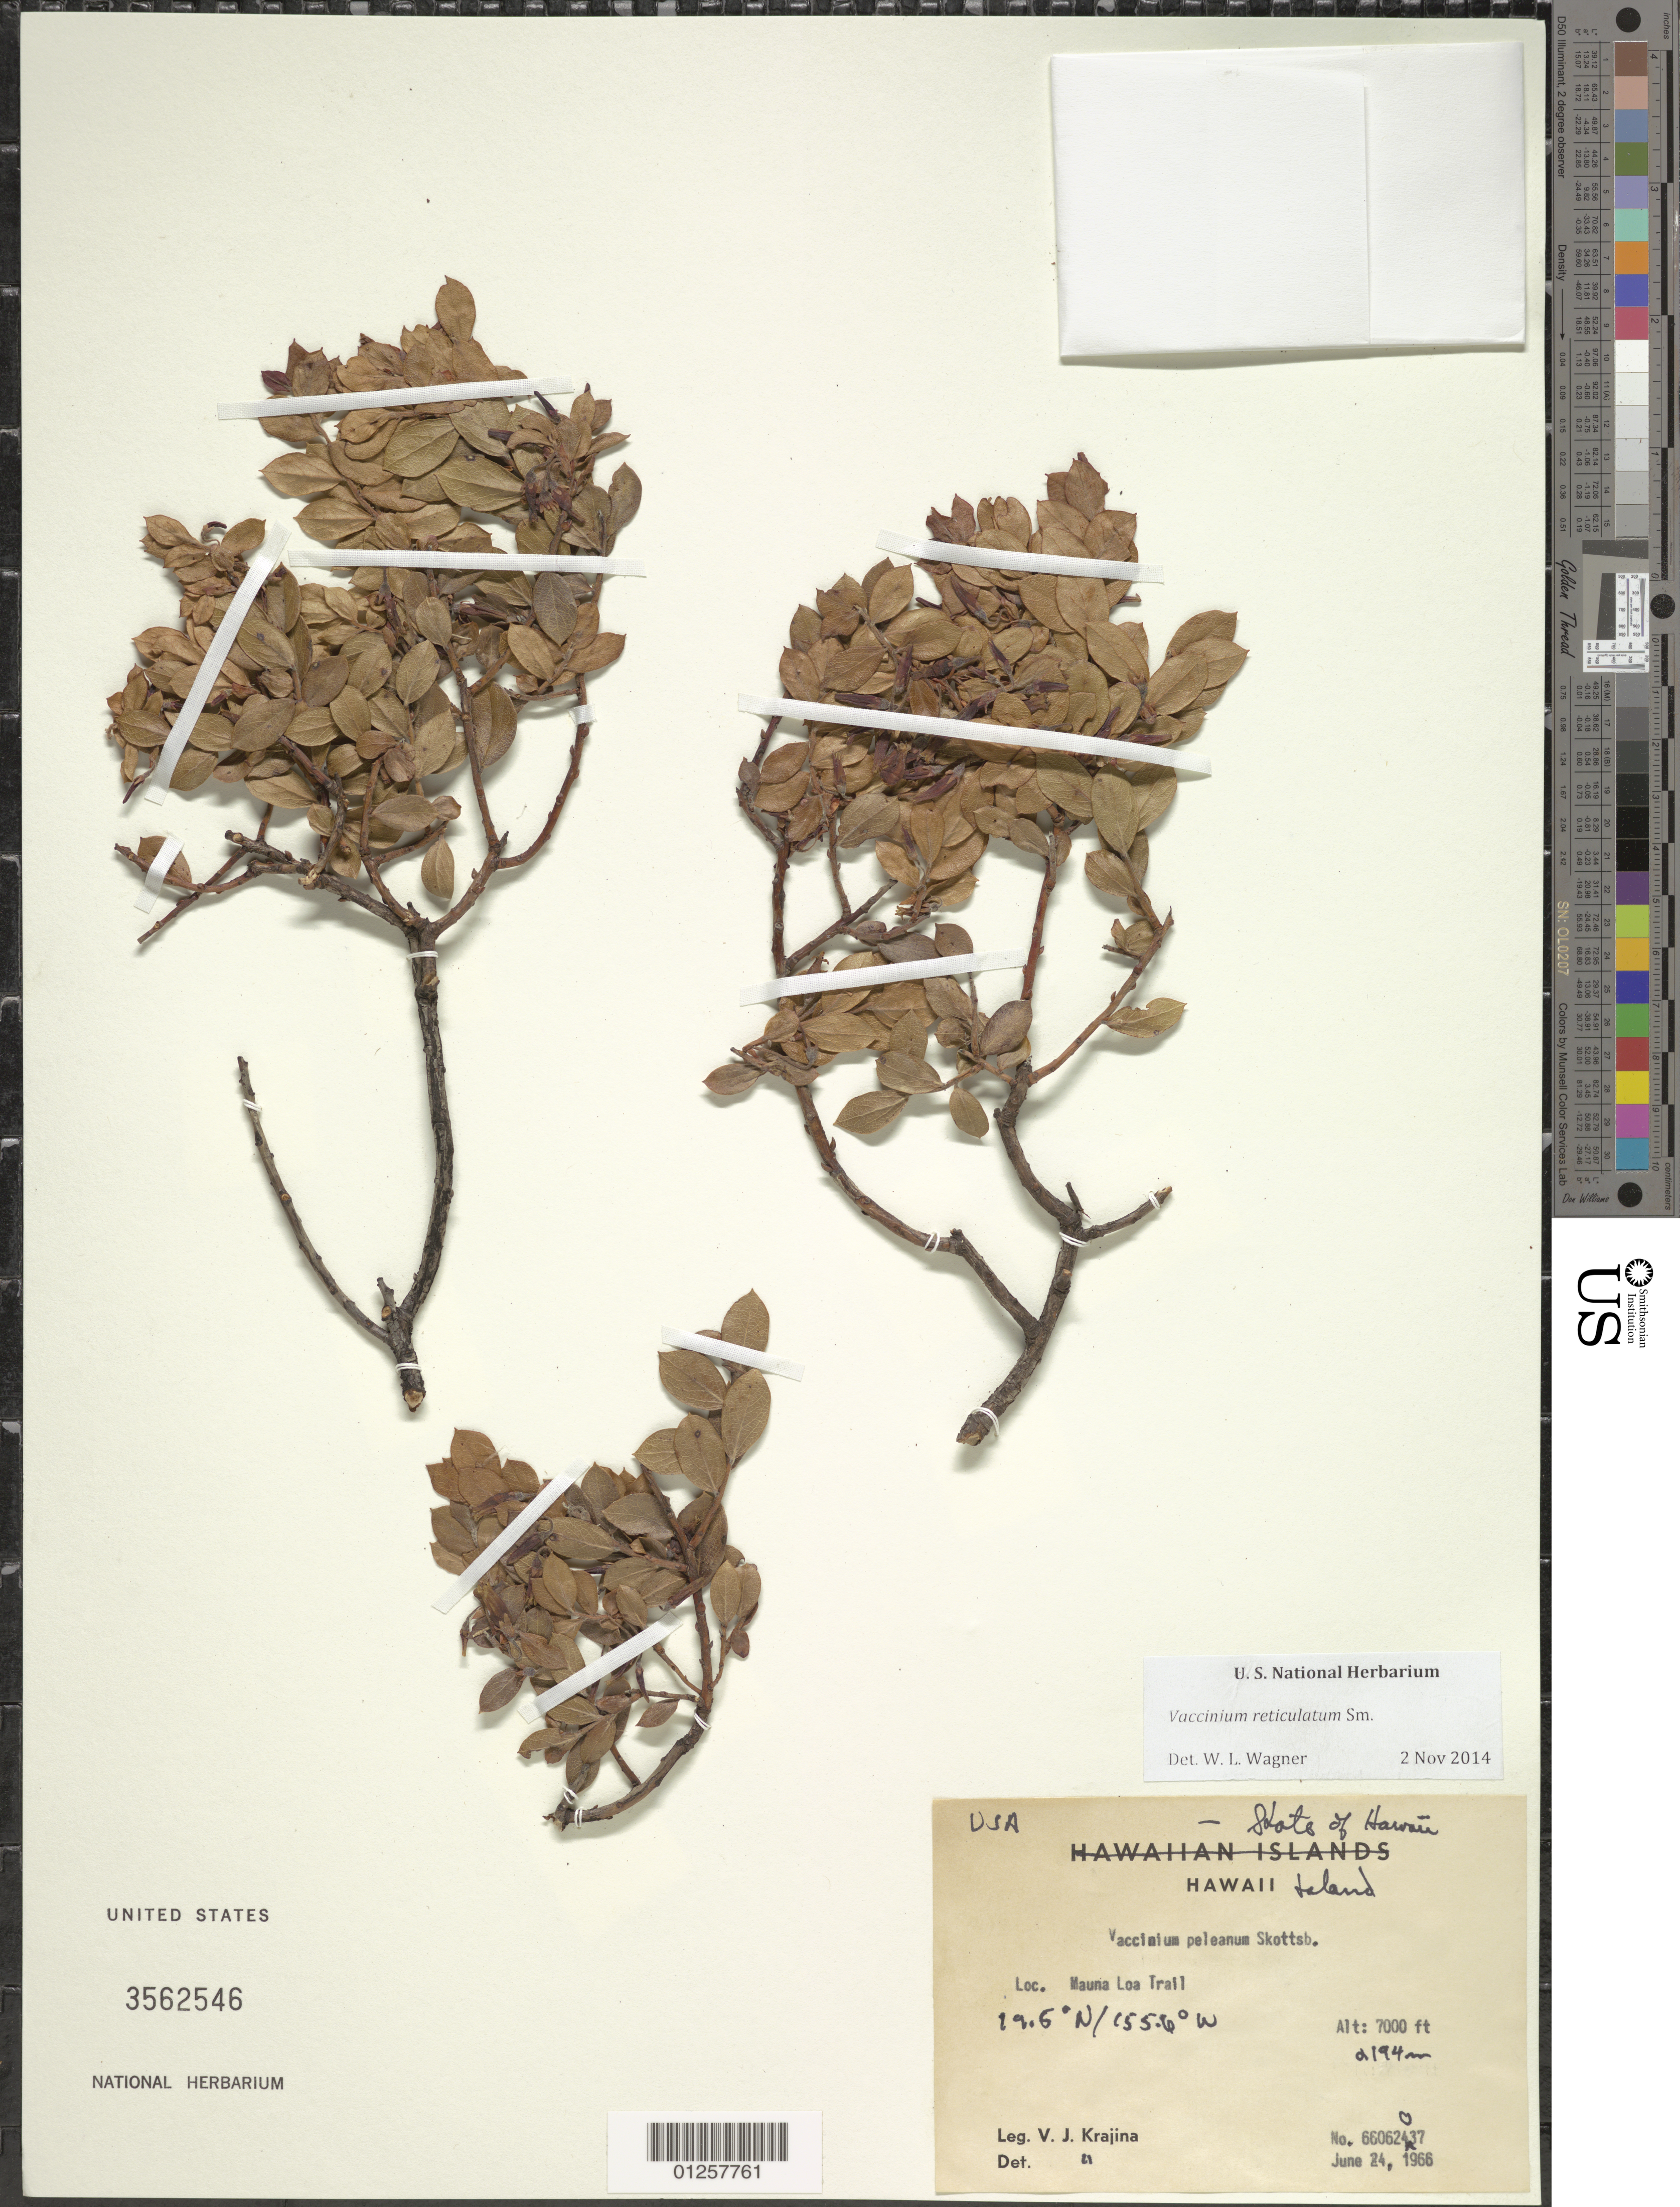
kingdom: Plantae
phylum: Tracheophyta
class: Magnoliopsida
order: Ericales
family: Ericaceae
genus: Vaccinium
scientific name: Vaccinium reticulatum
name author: Sm.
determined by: Wagner, W. L., (BOT), Smithsonian Institution - National Museum of Natural History (UNITED STATES)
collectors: V. Krajina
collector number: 660624037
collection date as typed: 24 Jun 1966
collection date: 1966-06-24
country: United States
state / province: Hawaii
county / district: Hawaii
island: Hawaii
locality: Mauna Loa trail.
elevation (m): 2134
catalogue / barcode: US 3562546